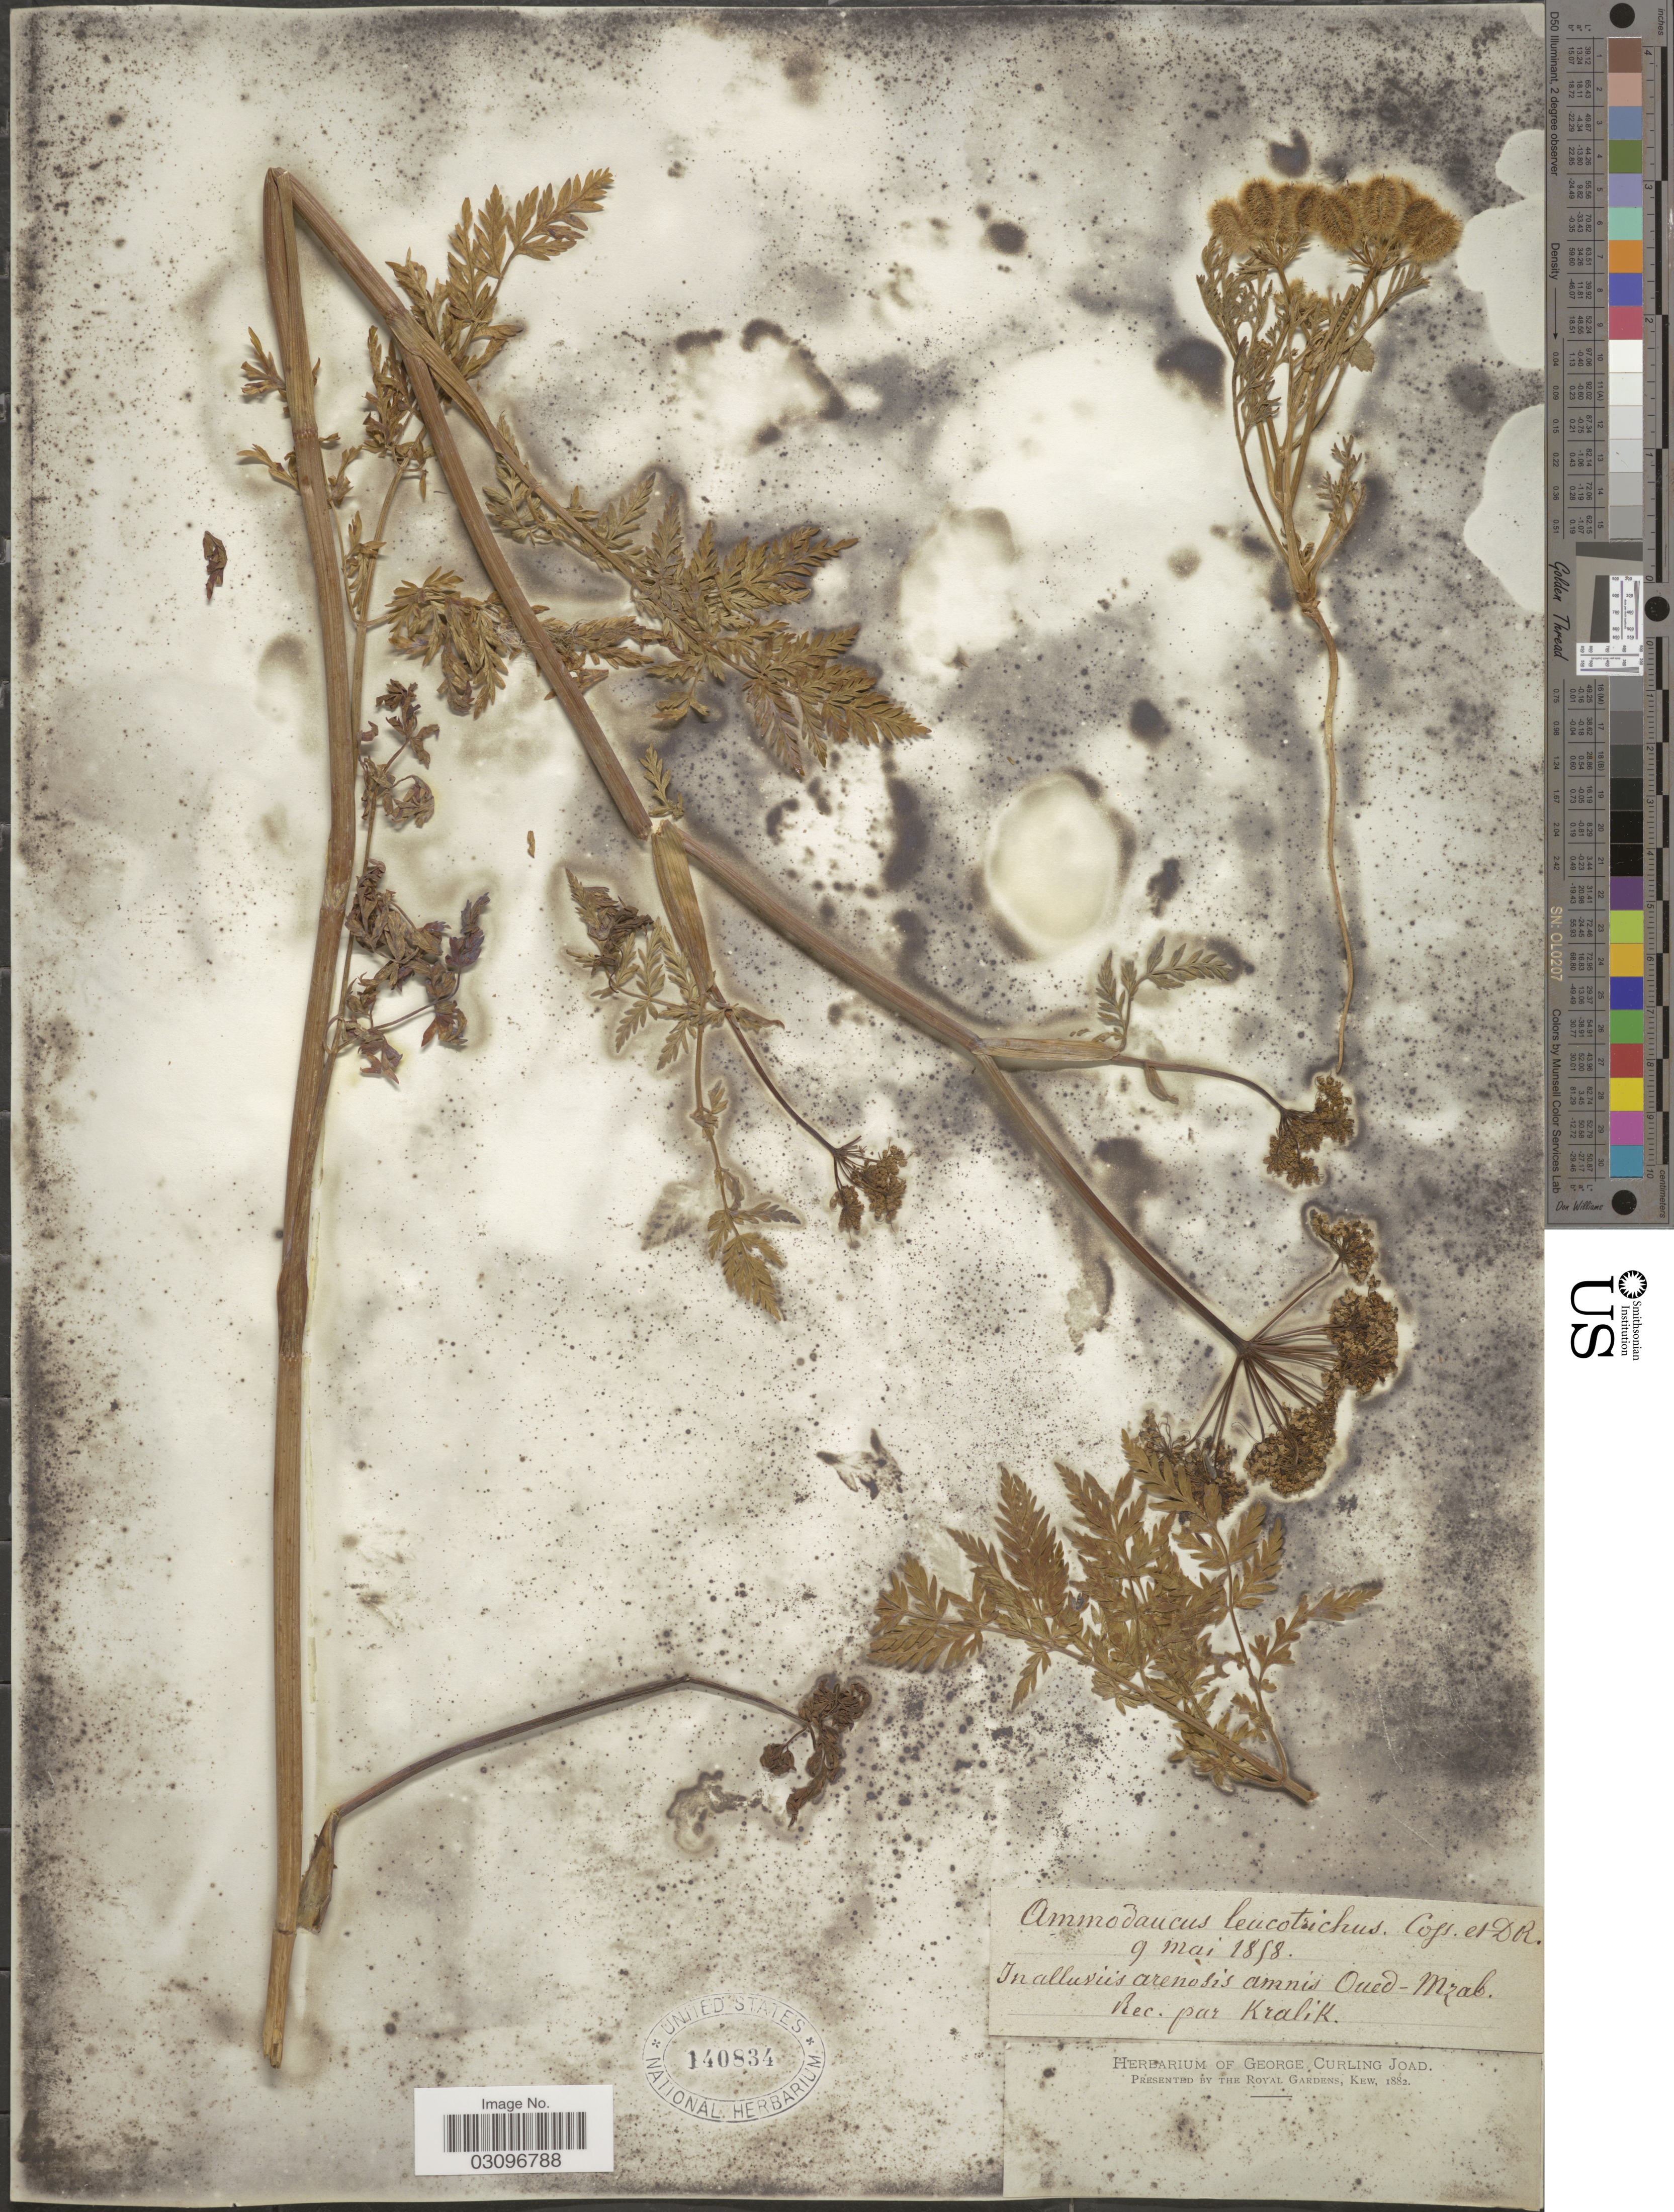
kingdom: Plantae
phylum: Tracheophyta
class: Magnoliopsida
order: Apiales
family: Apiaceae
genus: Ammodaucus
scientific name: Ammodaucus leucotrichus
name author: Coss.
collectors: Kralik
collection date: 1858-05-09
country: Algeria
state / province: El Oued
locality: In alluviis arenosis amnis Oued-Mzab.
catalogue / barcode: US 140834